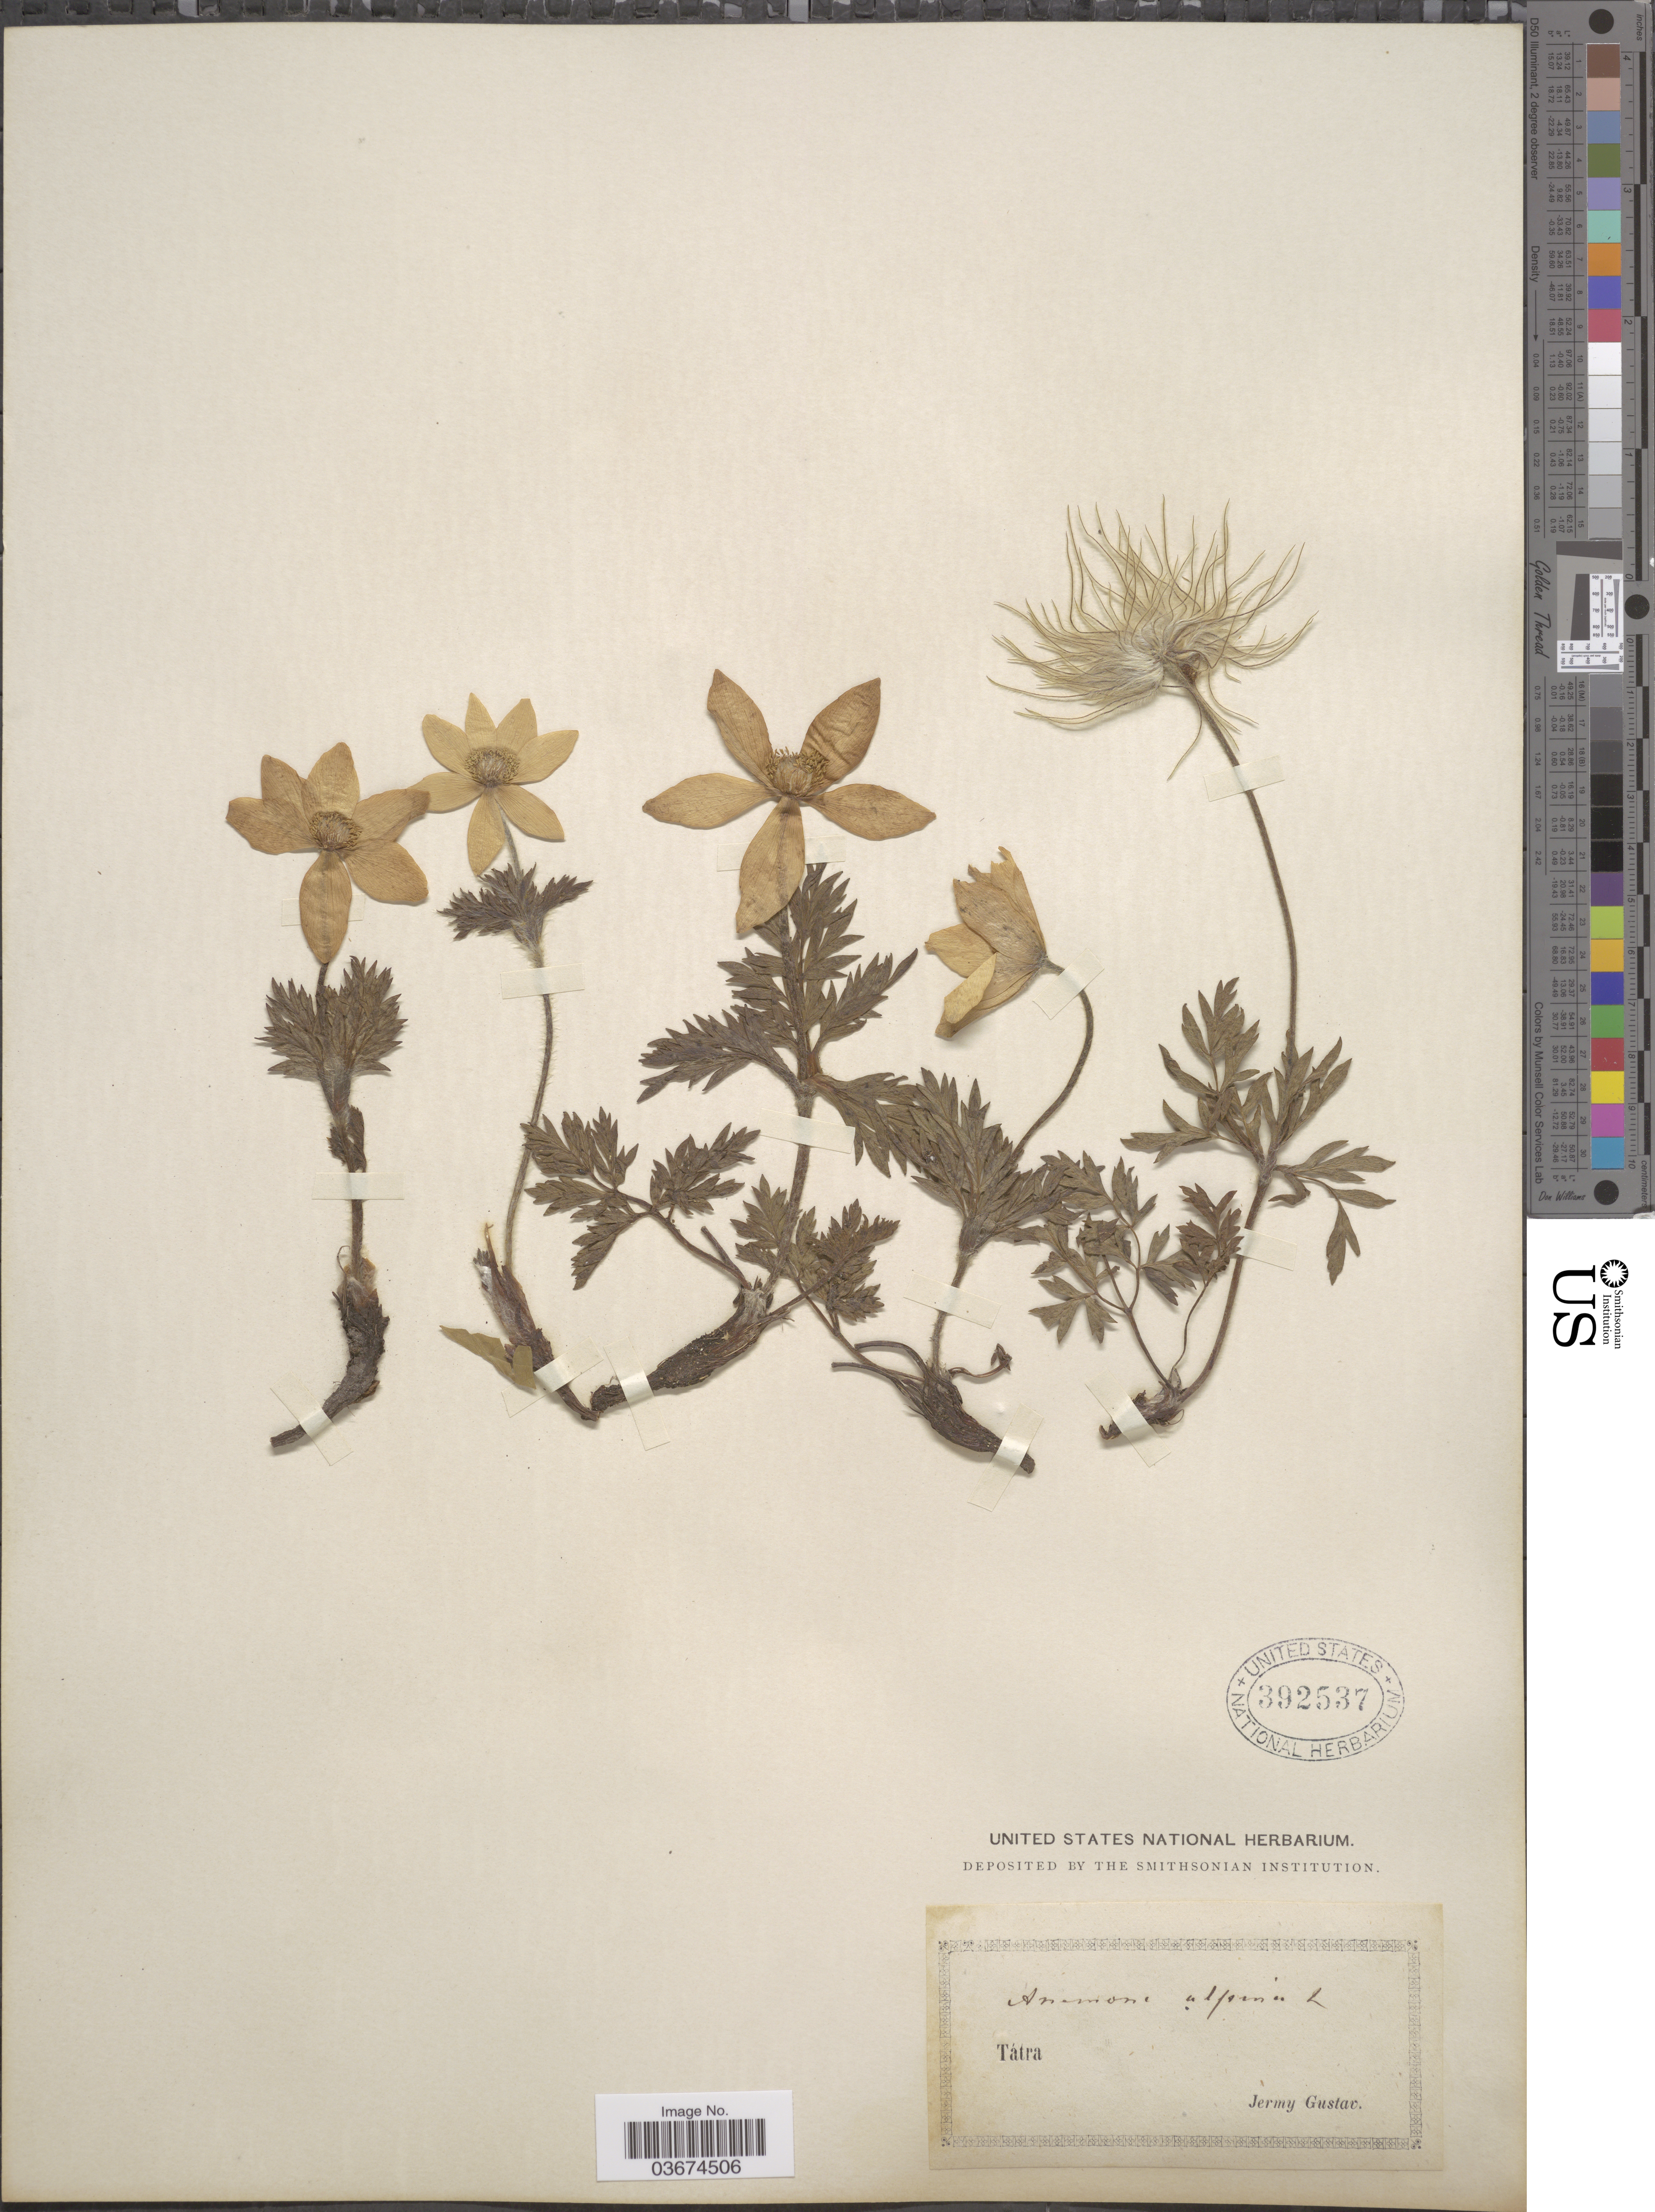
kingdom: Plantae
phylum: Tracheophyta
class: Magnoliopsida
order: Ranunculales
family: Ranunculaceae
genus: Pulsatilla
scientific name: Pulsatilla alpina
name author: Delarbre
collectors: J. Gustav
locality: Tátra.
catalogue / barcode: US 392537